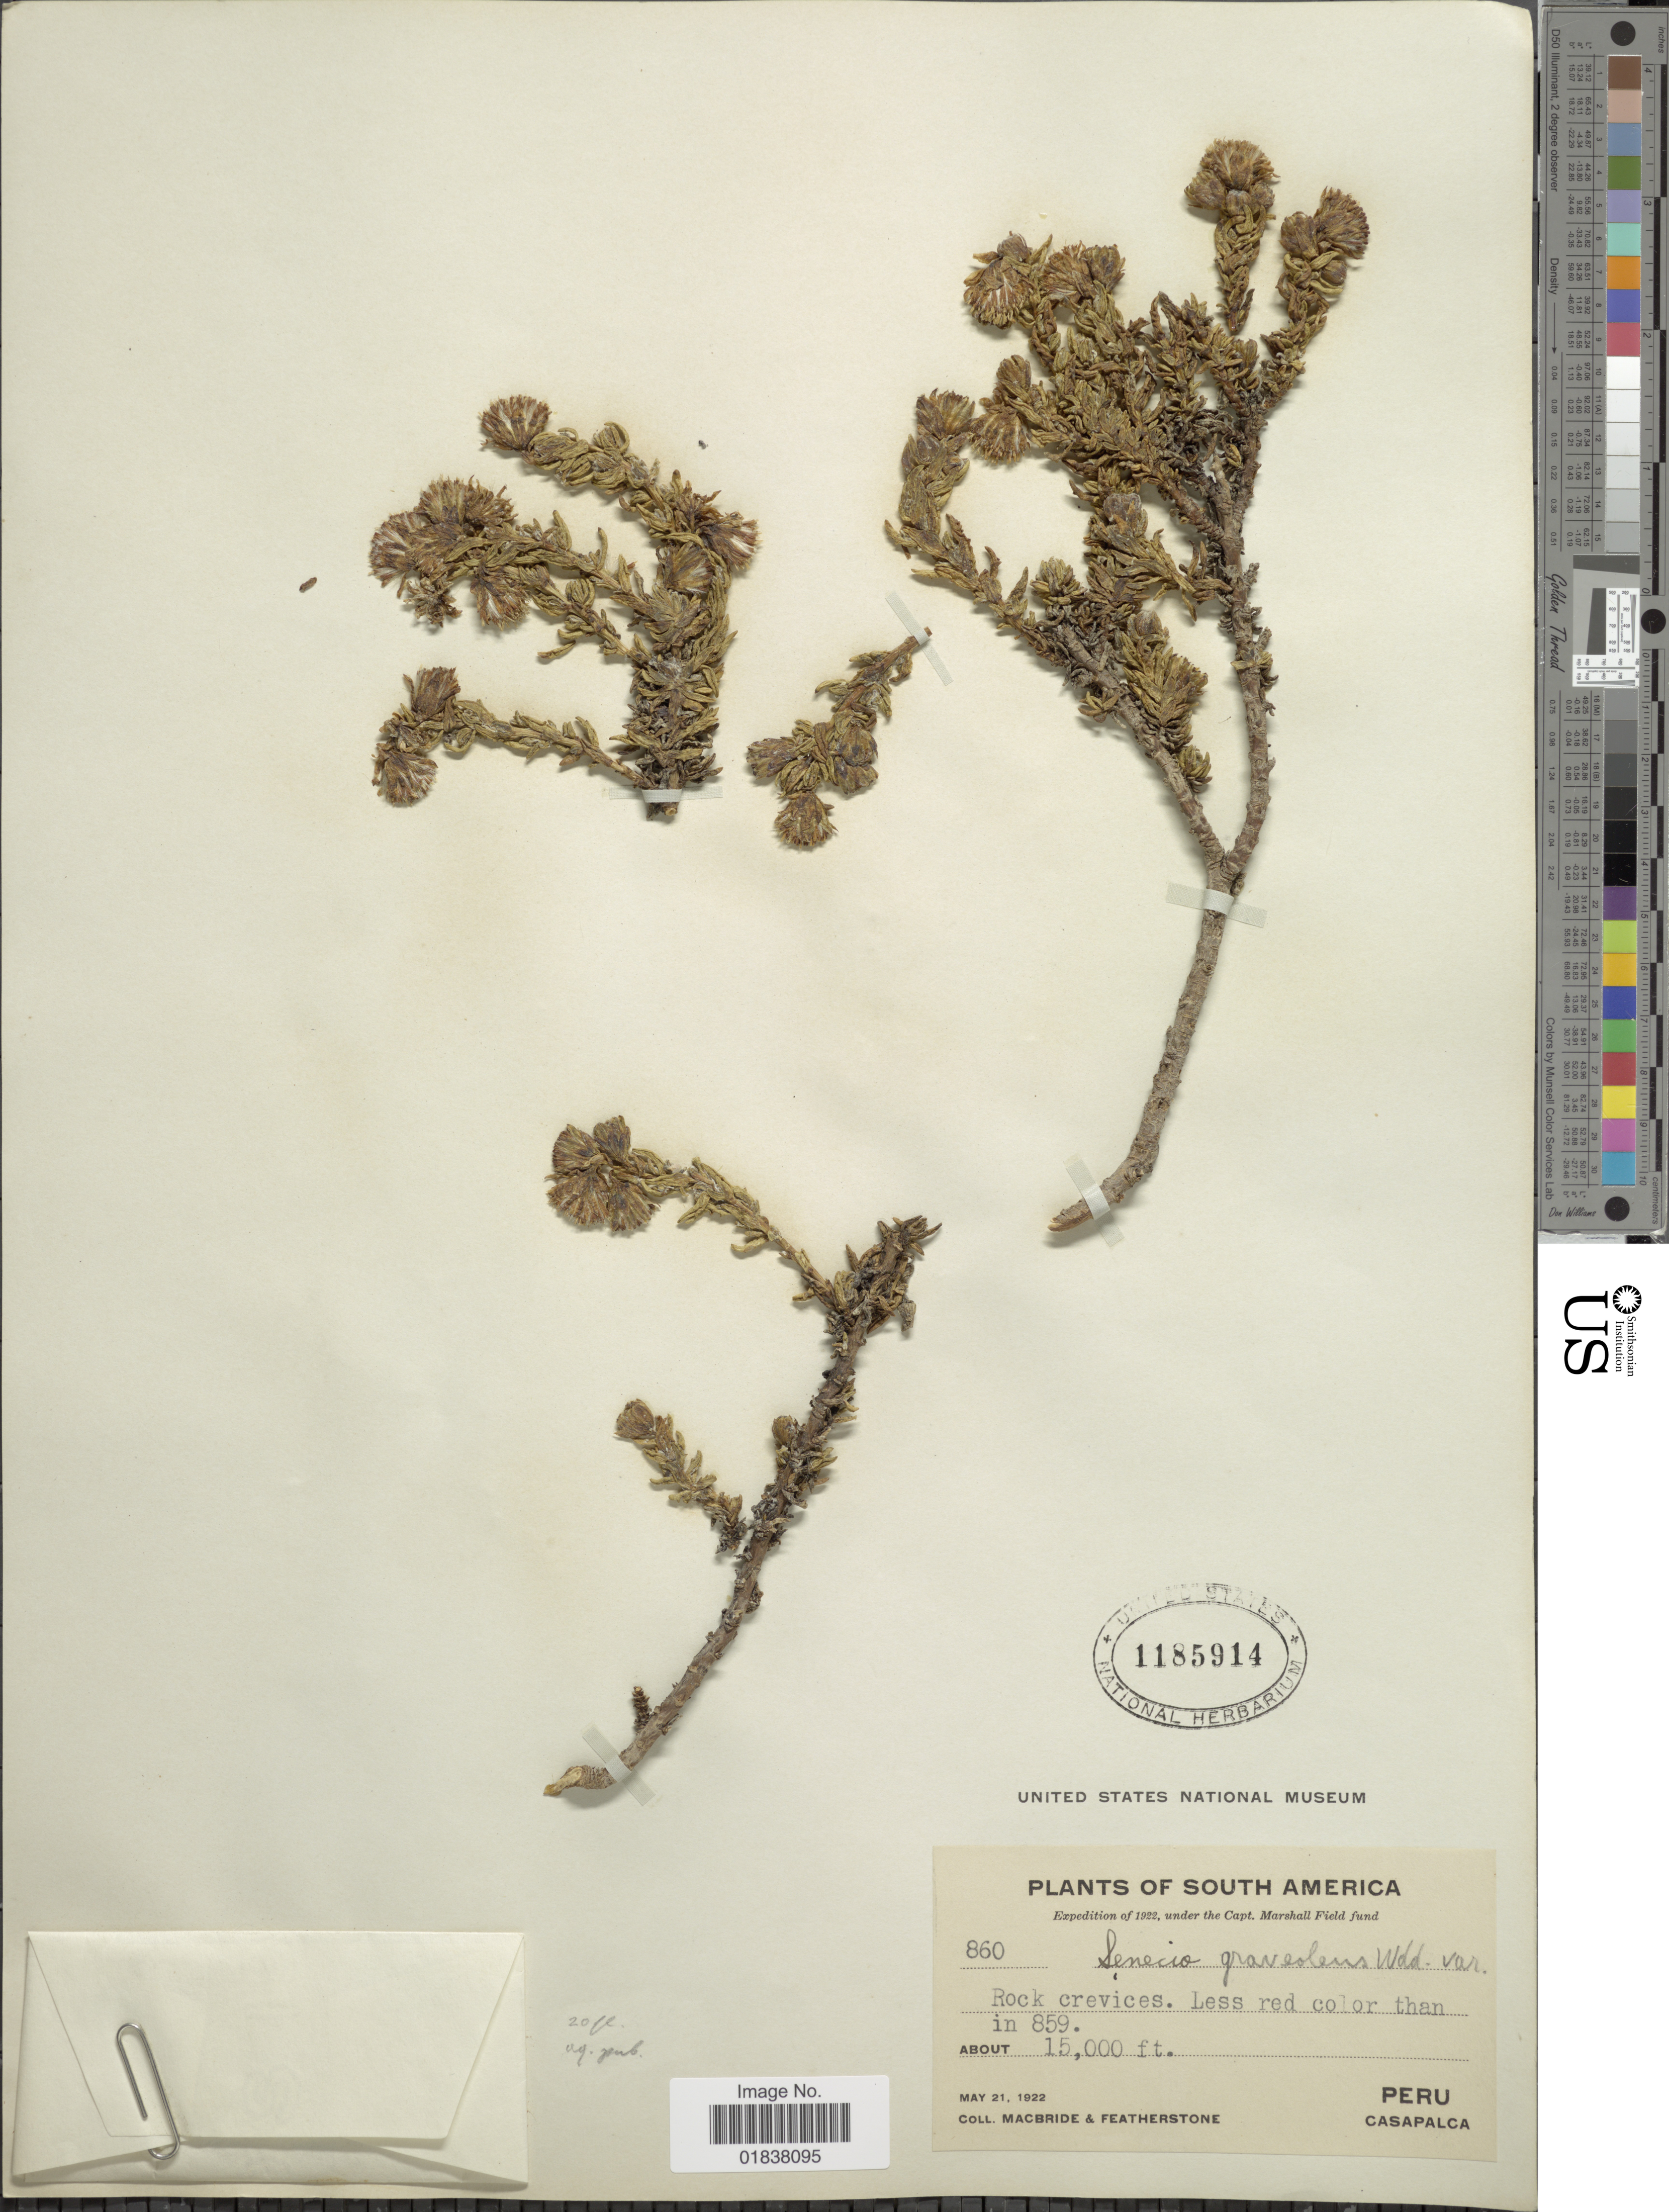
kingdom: Plantae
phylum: Tracheophyta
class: Magnoliopsida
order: Asterales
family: Asteraceae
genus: Senecio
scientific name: Senecio nutans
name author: Sch. Bip.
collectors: J. F. Macbride & -. Featherstone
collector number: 860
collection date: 1922-05-21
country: Peru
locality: South America, Casapalca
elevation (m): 4572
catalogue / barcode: US 1185914